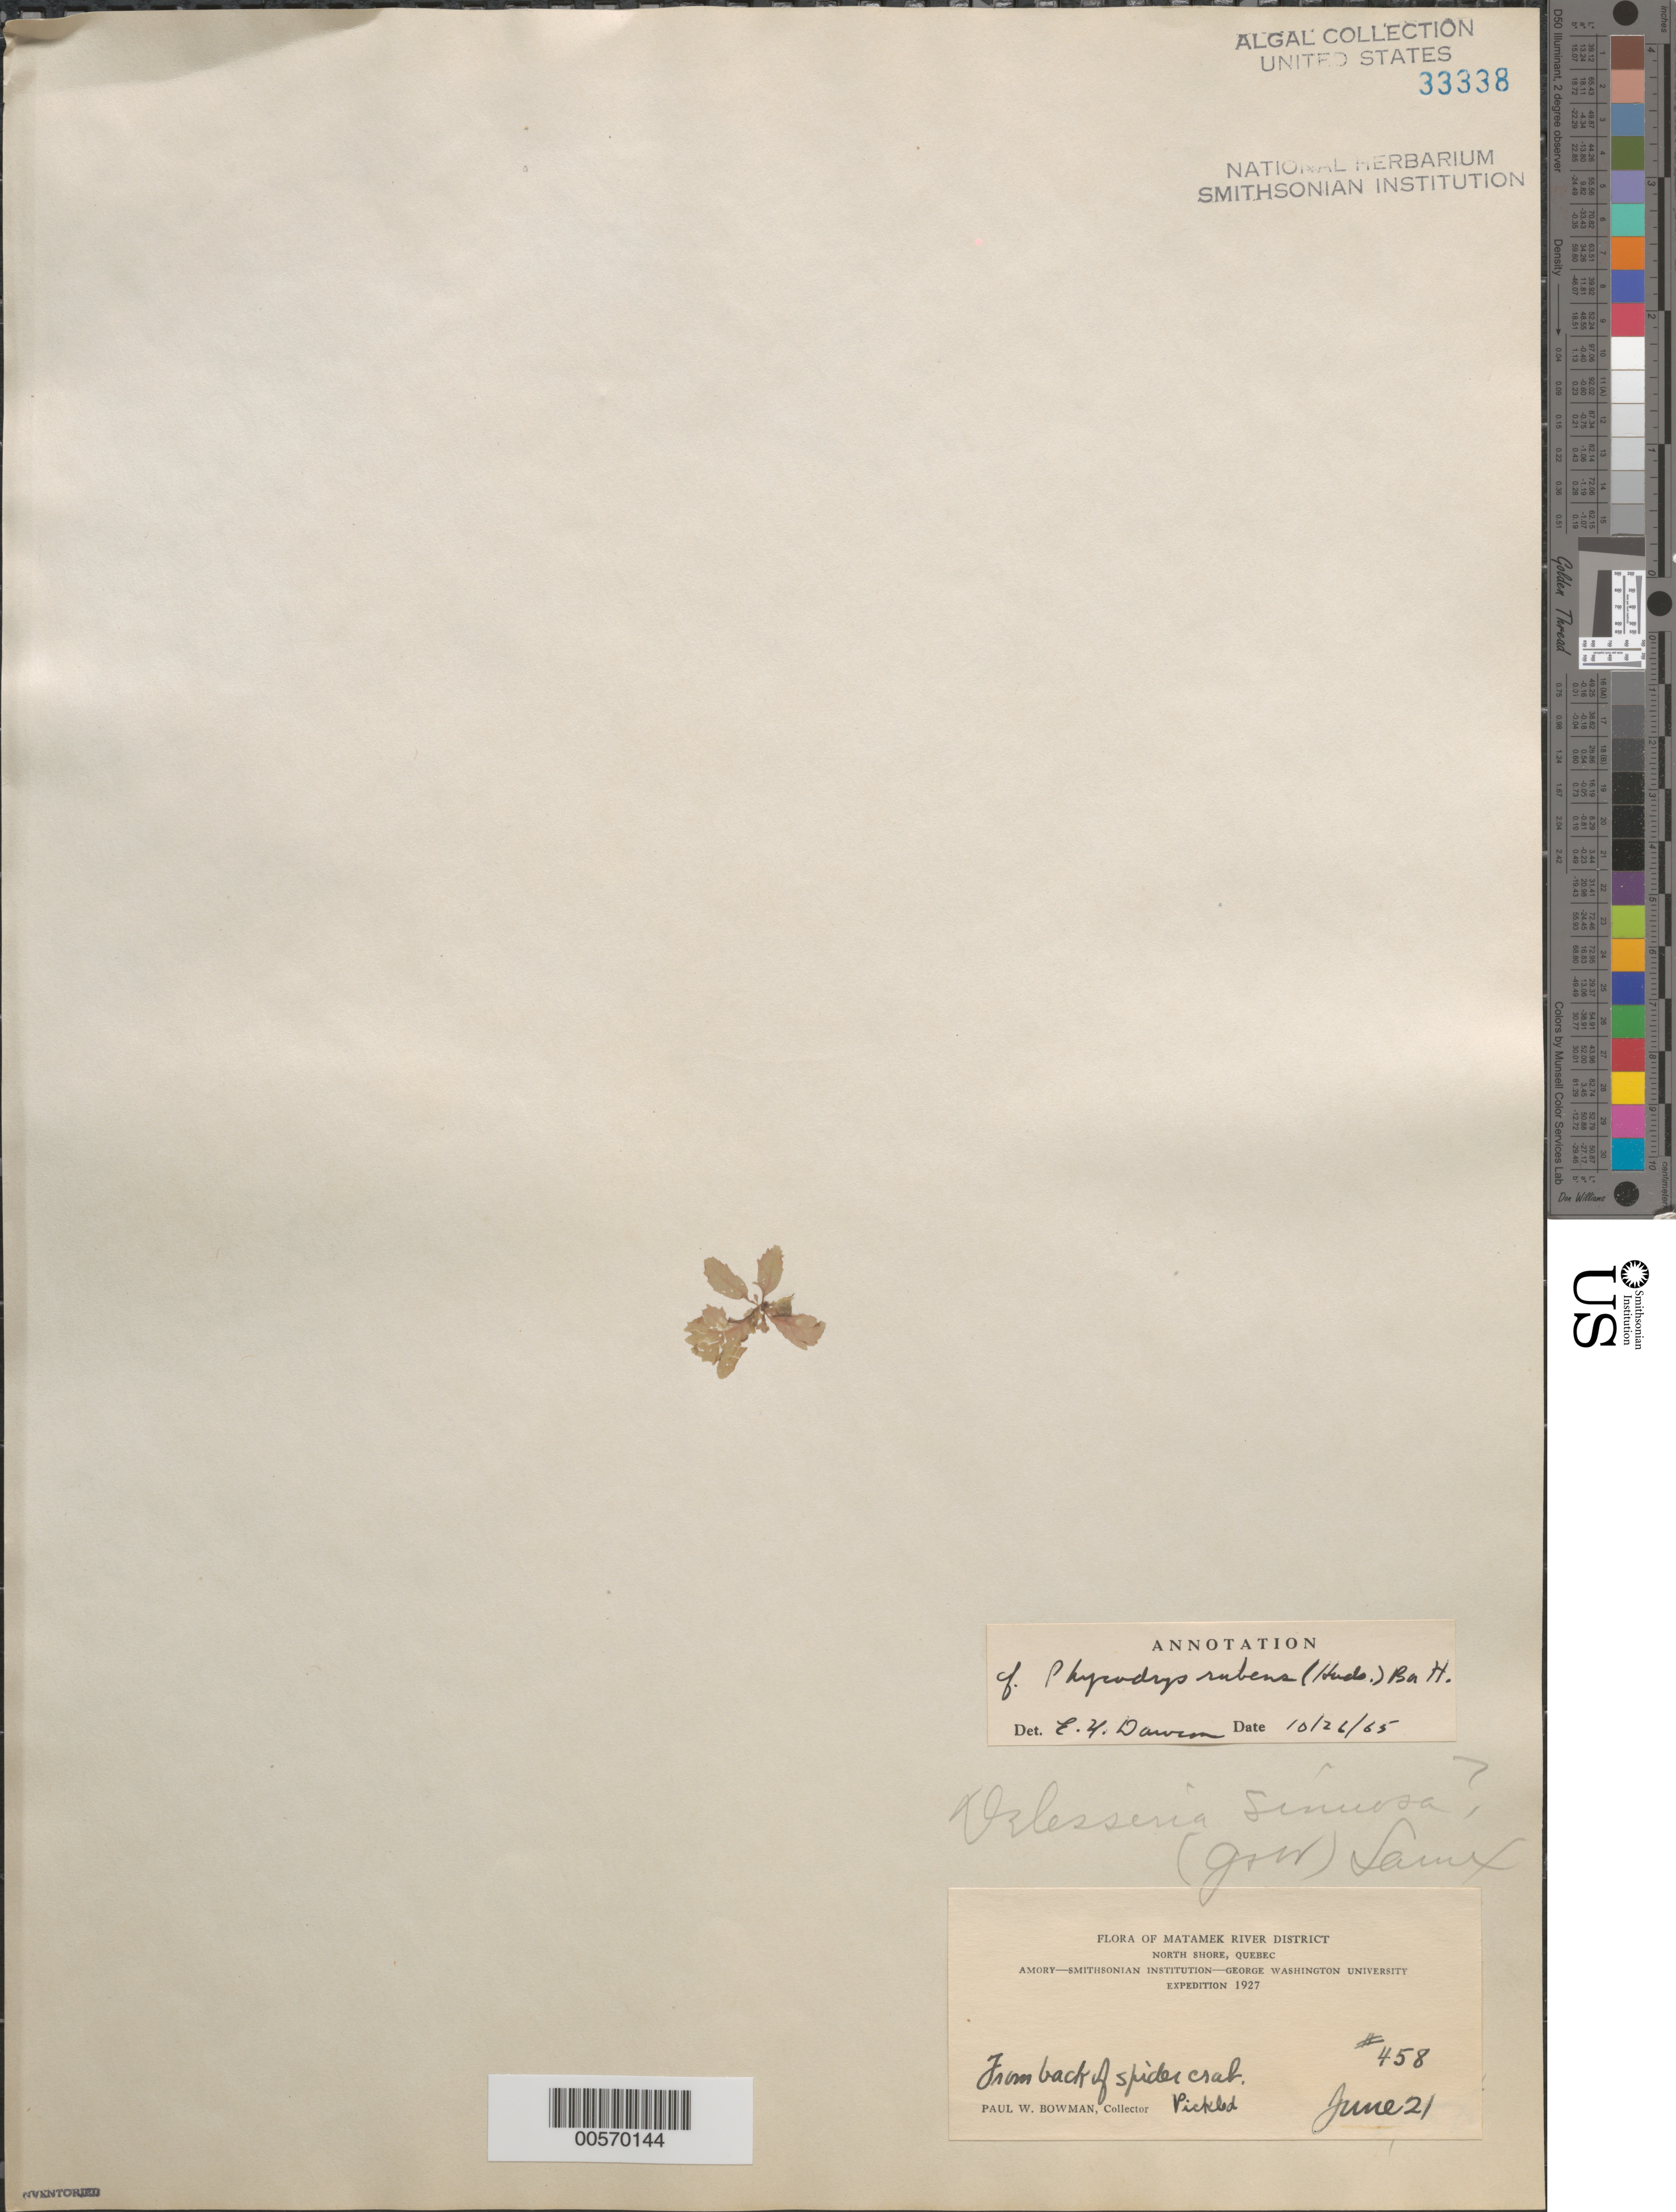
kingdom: Plantae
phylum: Rhodophyta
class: Florideophyceae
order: Ceramiales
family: Delesseriaceae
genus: Phycodrys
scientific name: Phycodrys rubens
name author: (L.) Batters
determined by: Dawson, E. Y.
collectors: P. Bowman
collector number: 458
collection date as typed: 21 Jun 1927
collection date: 1927-06-21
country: Canada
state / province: Quebec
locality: Matamek river district, north shore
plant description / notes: Amory-Smithsonian Institution-George Washington University Expedition, 1927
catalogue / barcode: US 33338